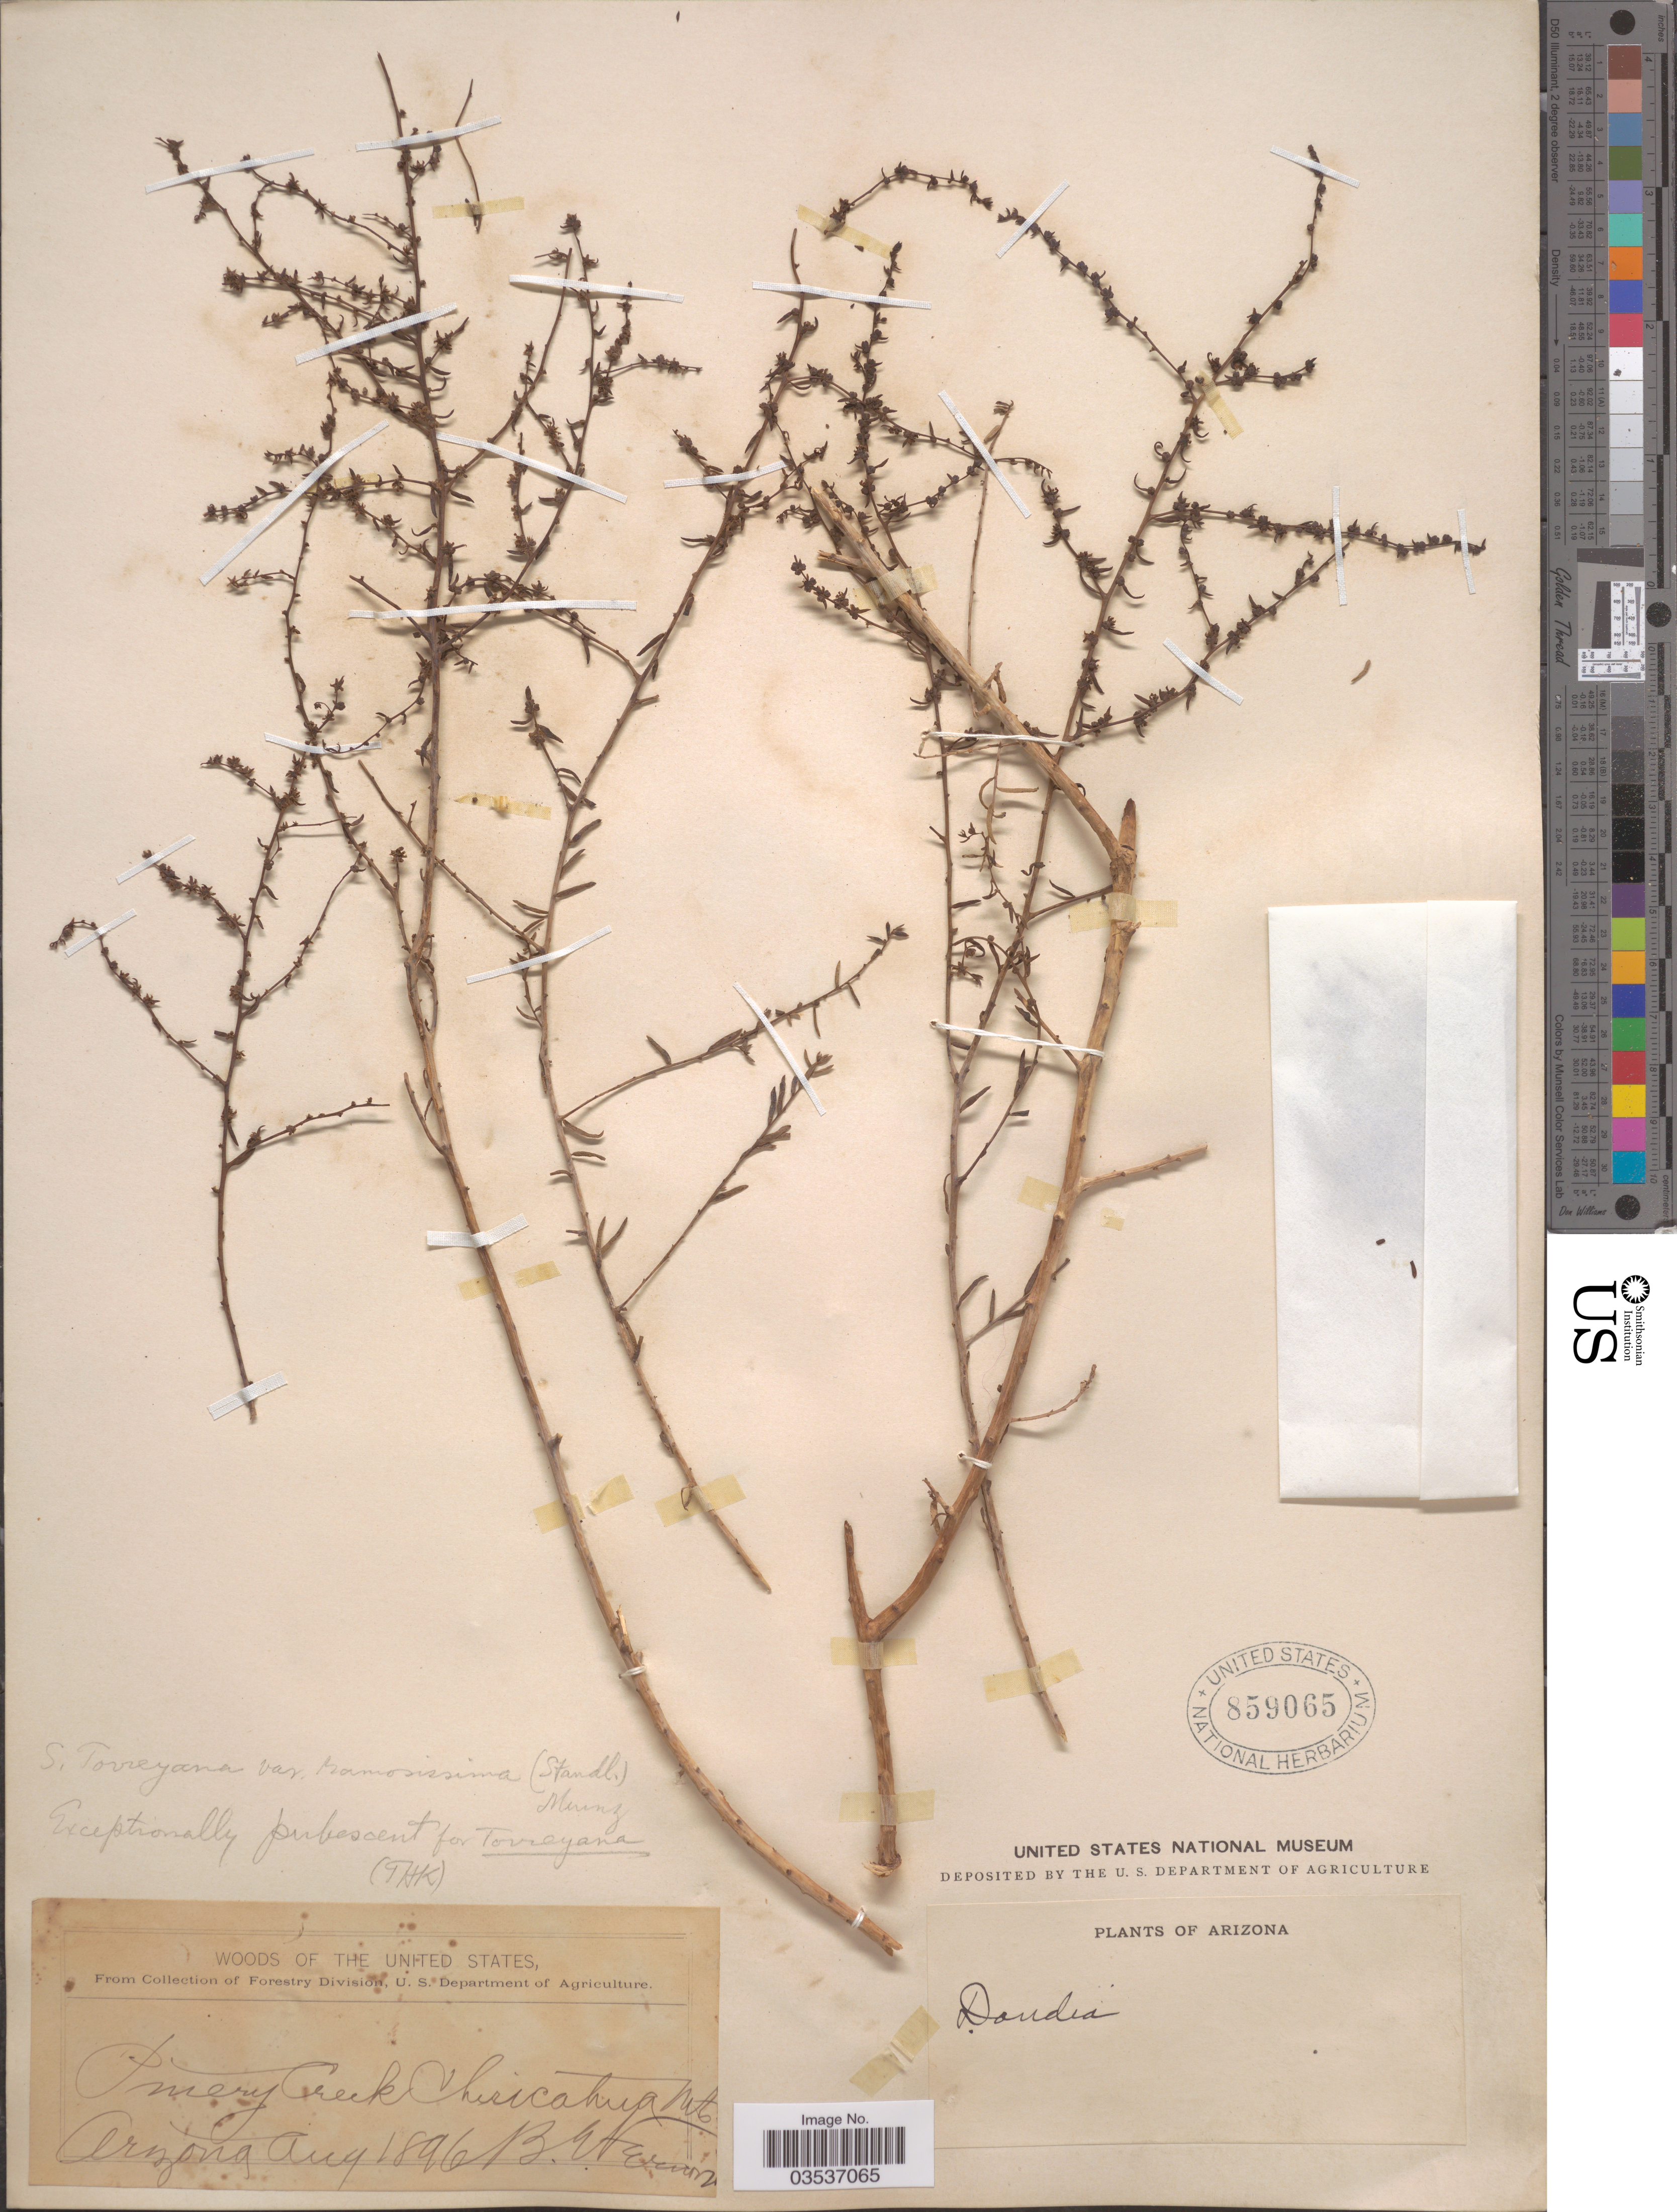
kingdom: Plantae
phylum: Tracheophyta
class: Magnoliopsida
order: Caryophyllales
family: Amaranthaceae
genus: Suaeda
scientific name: Suaeda torreyana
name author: S. Watson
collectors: B. Fernow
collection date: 1896-08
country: United States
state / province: Arizona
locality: Pinery Creek Chiricahua Mts.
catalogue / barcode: US 859065